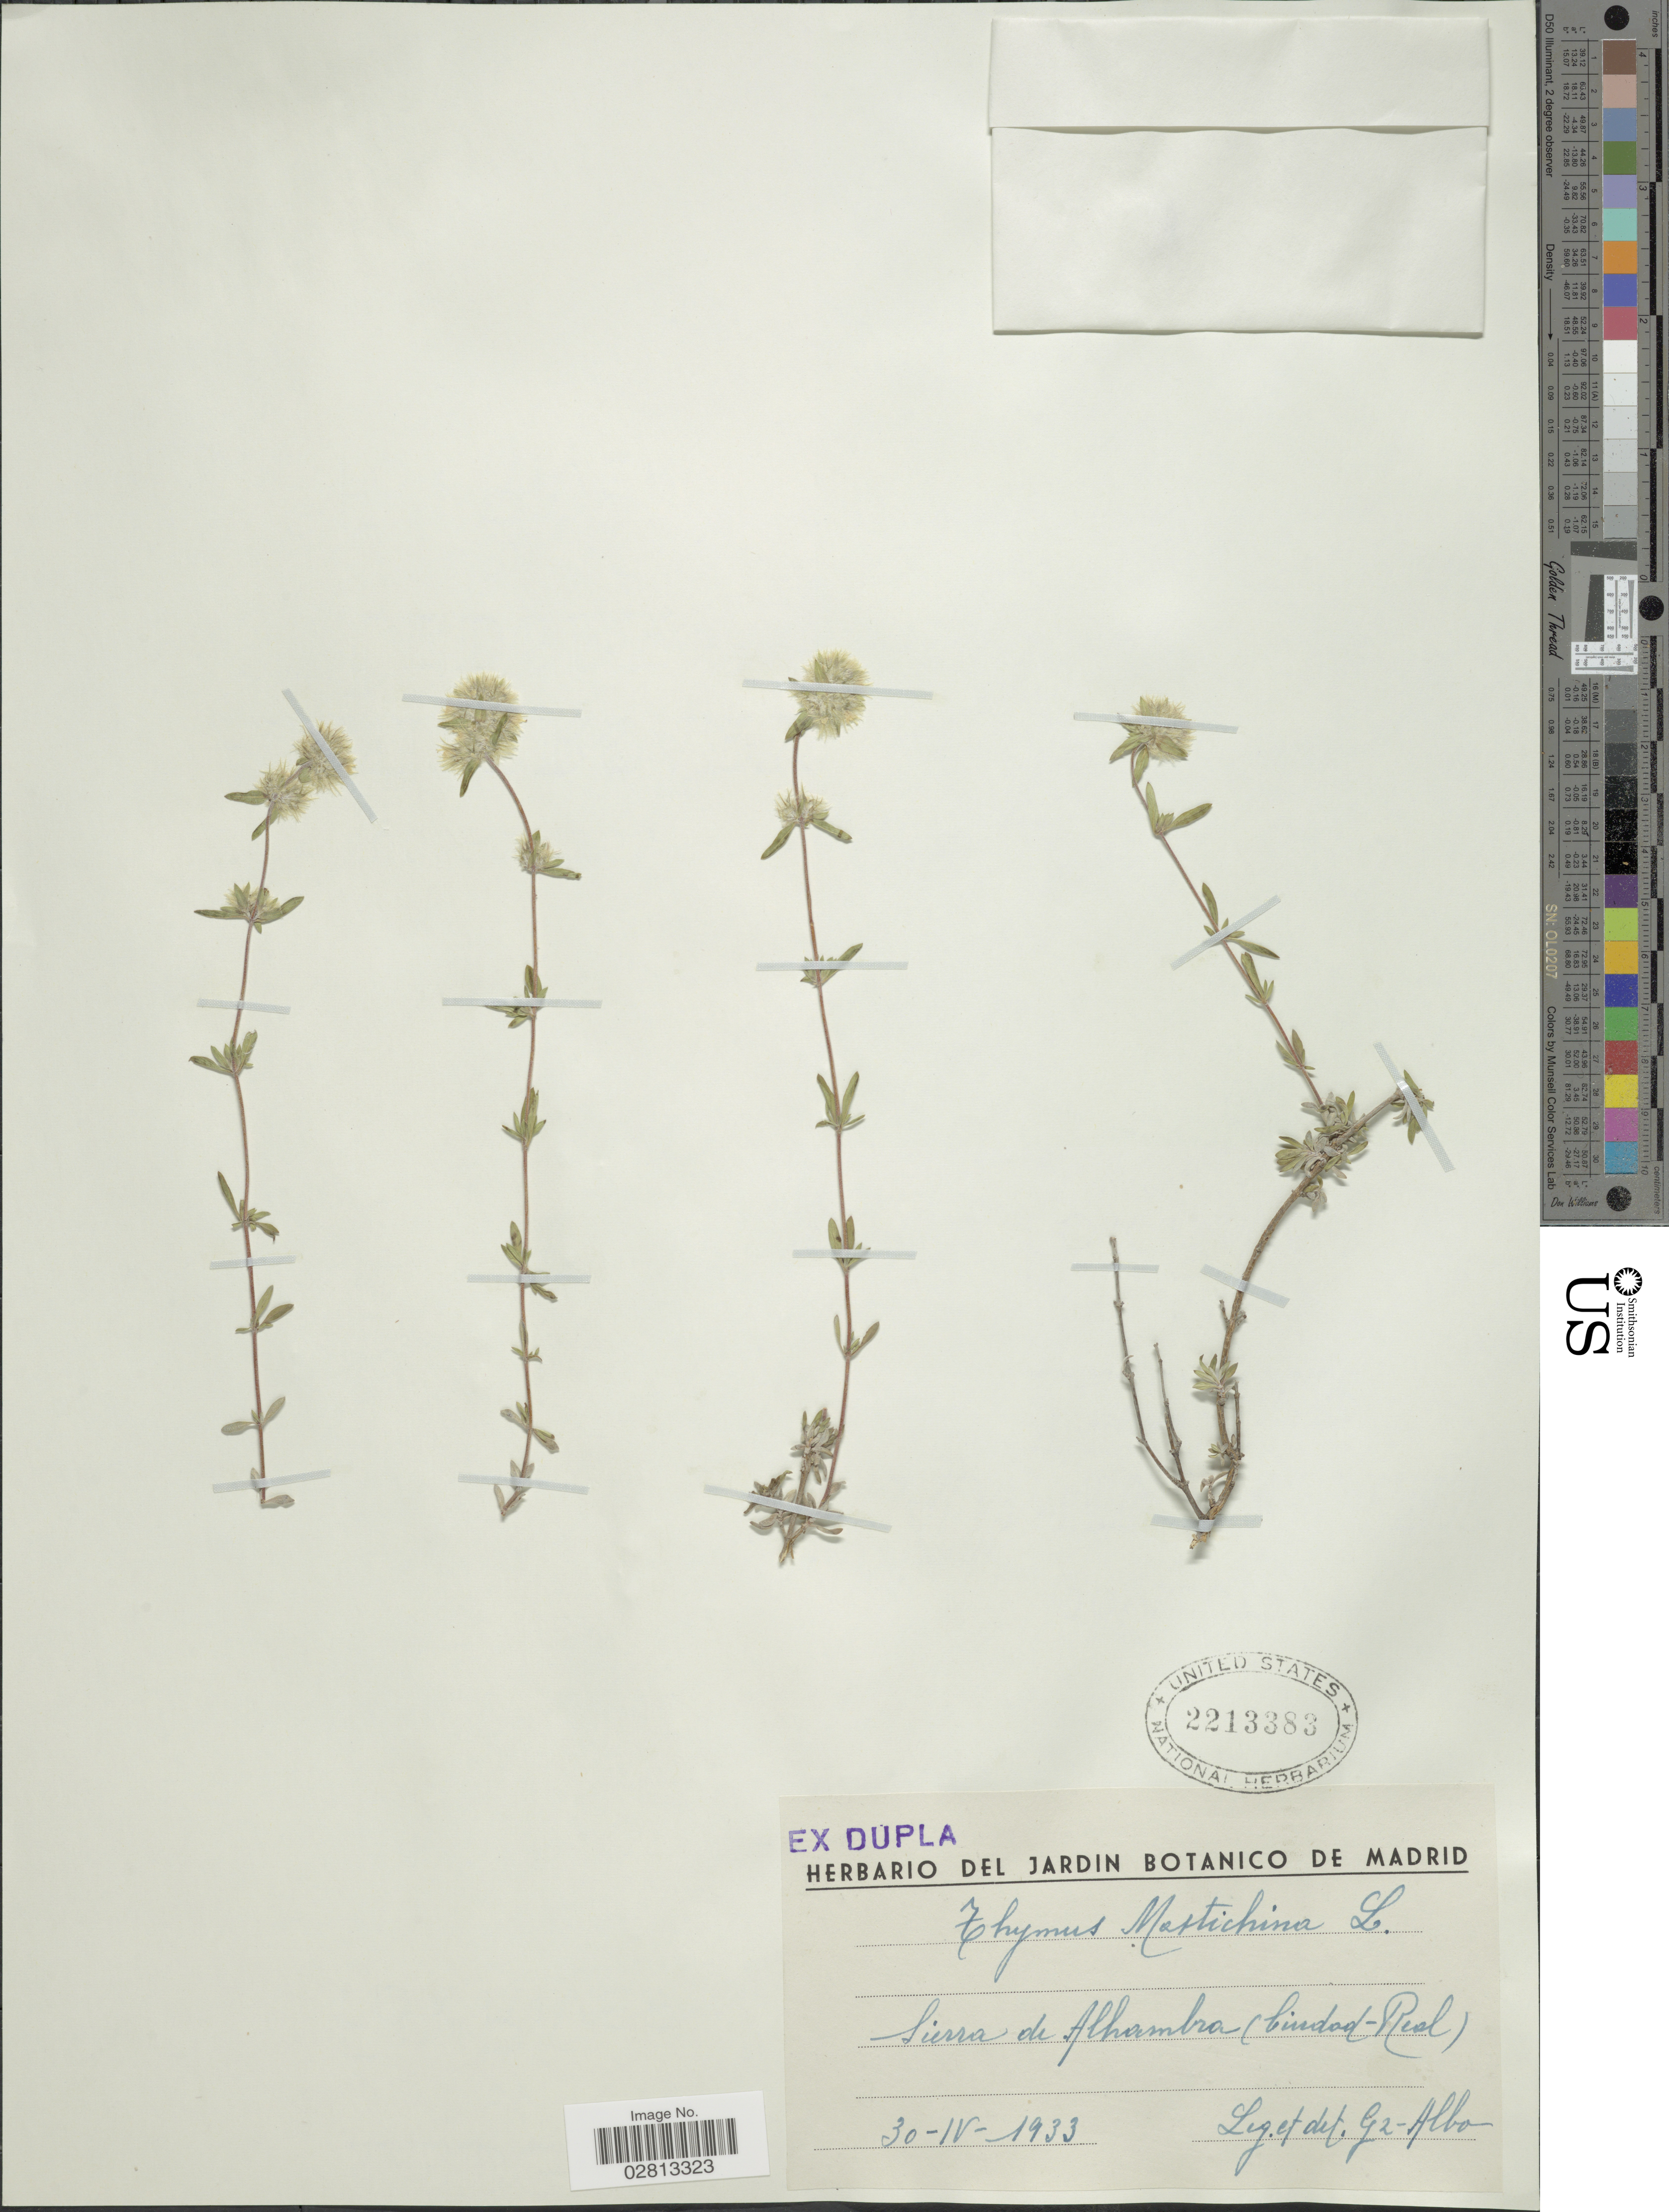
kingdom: Plantae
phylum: Tracheophyta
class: Magnoliopsida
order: Lamiales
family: Lamiaceae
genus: Thymus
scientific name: Thymus mastichina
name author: L.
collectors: Ge-Albo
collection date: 1933-04-30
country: Spain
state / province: Castilla-La Mancha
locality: Sierra de Alhambra (Ciudad- Real)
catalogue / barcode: US 2213383